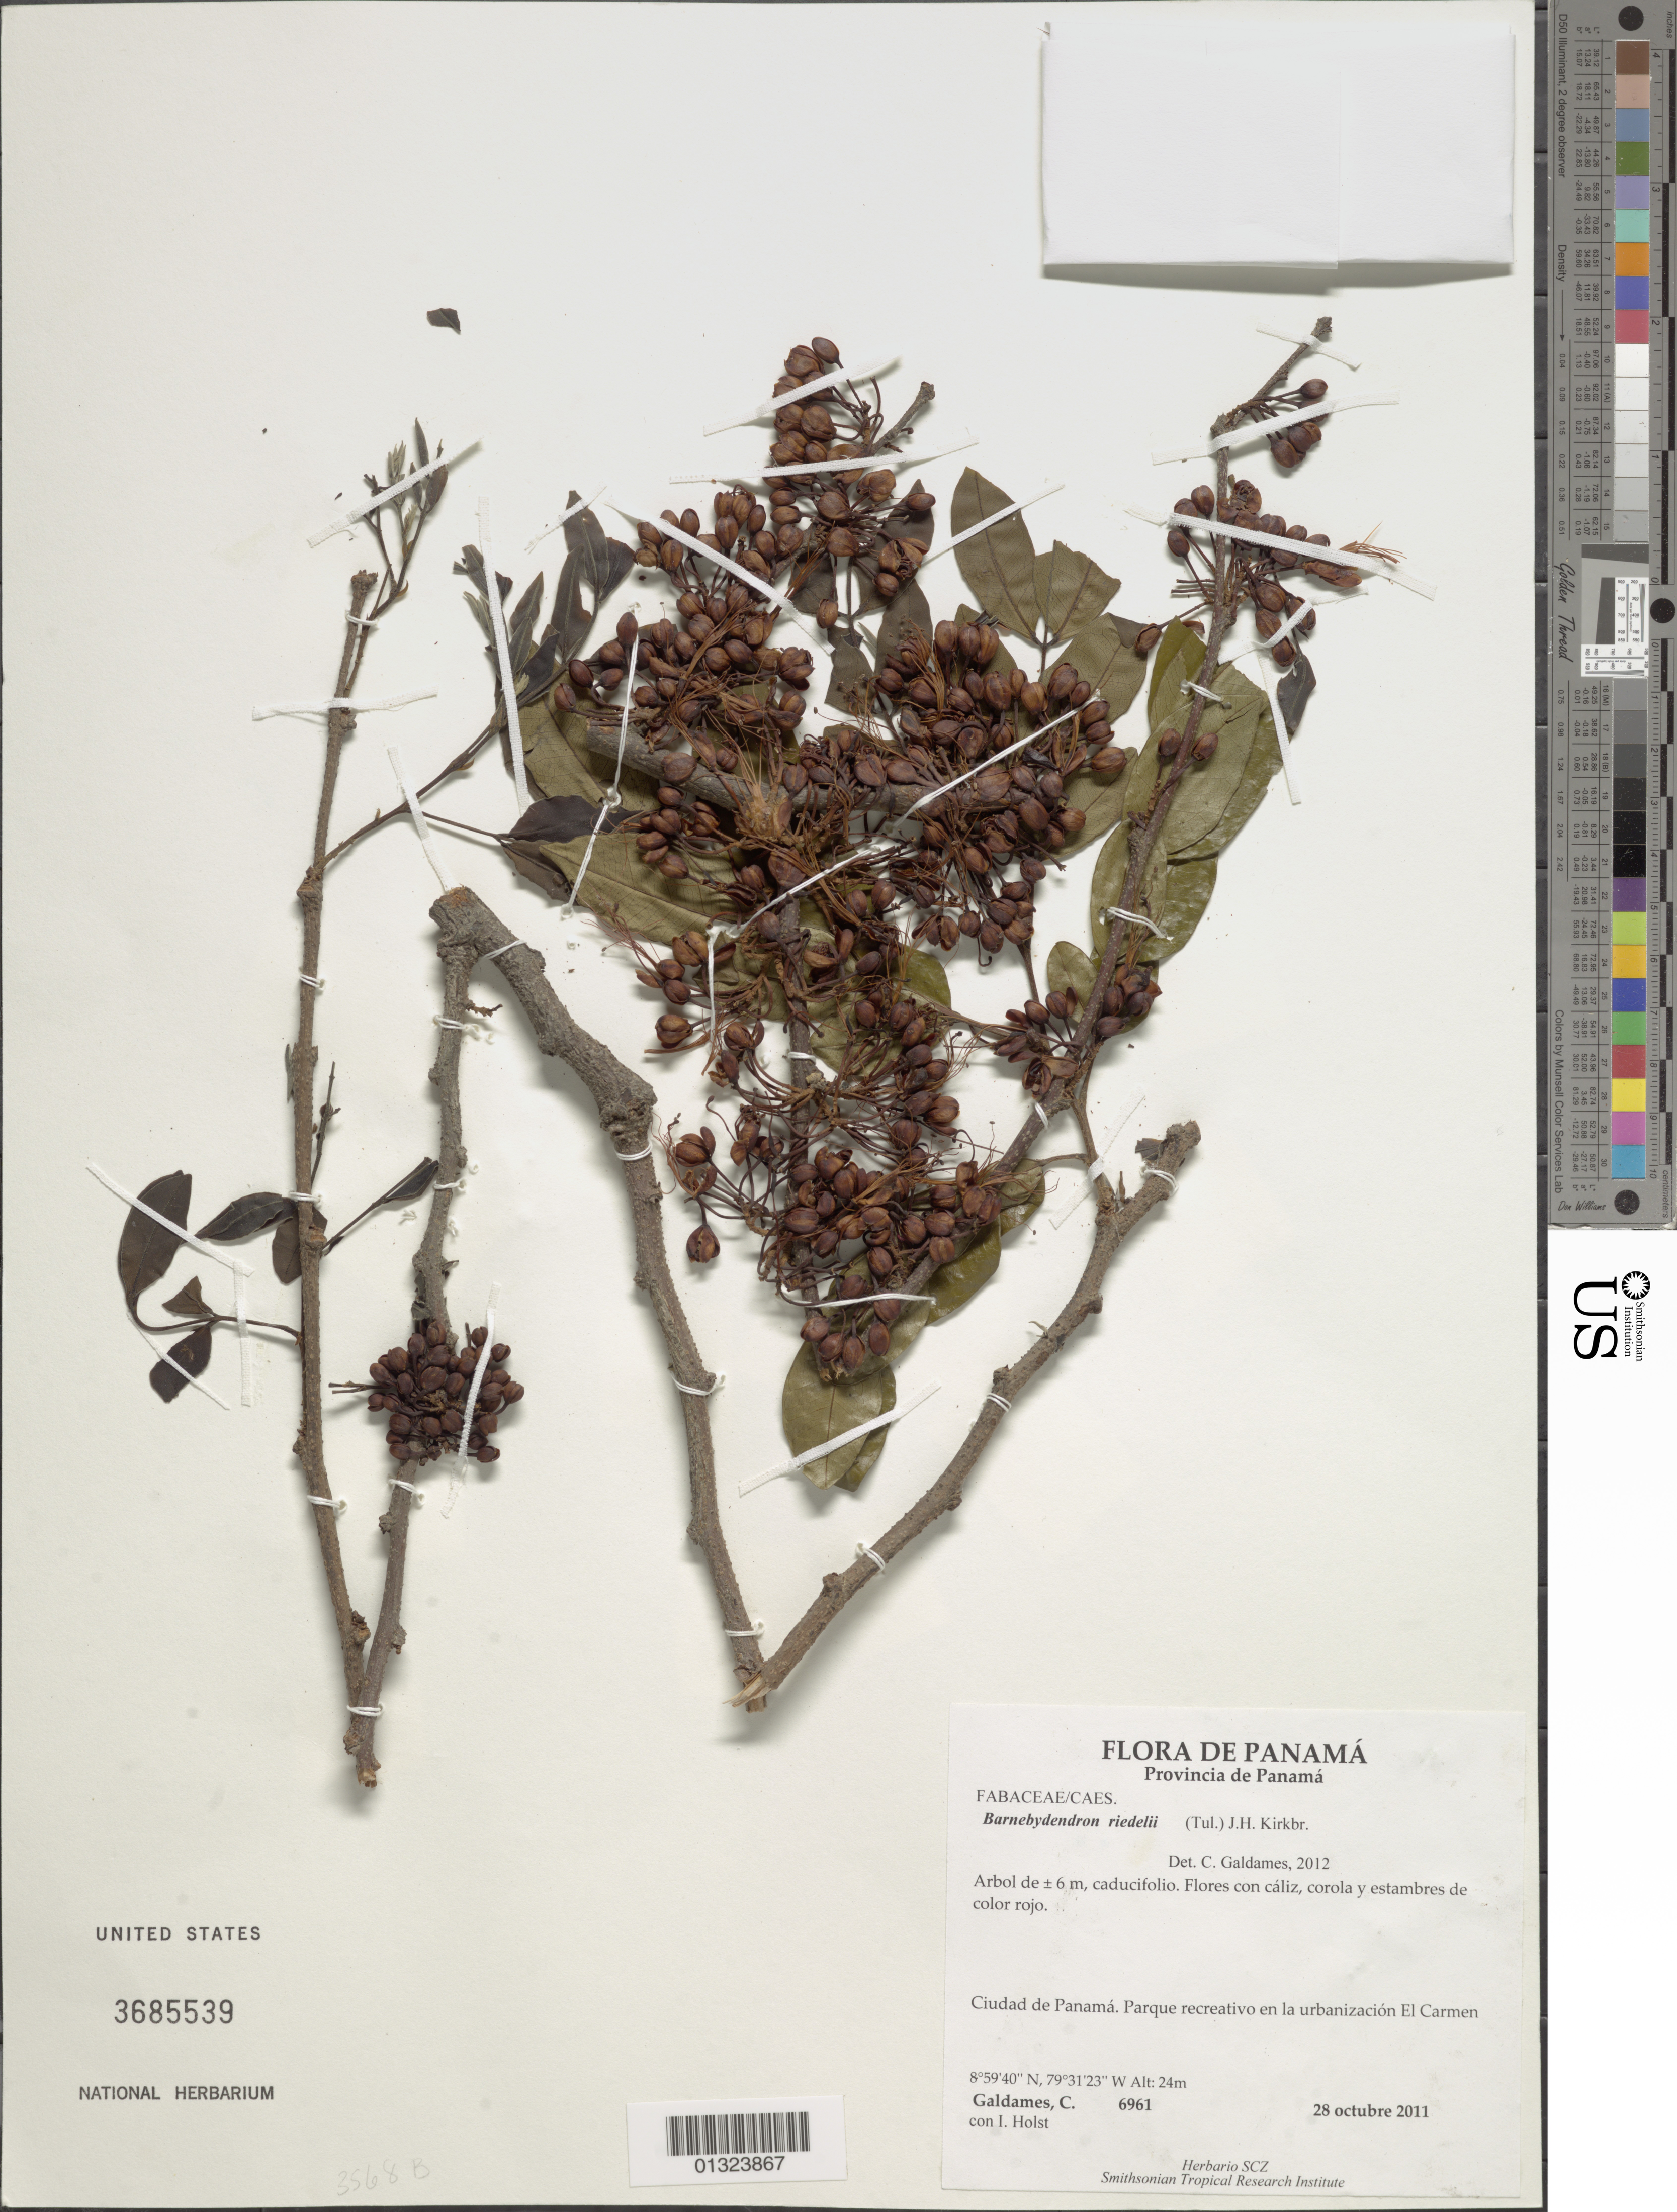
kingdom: Plantae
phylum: Tracheophyta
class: Magnoliopsida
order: Fabales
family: Fabaceae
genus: Barnebydendron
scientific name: Barnebydendron riedelii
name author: (Tul.) J.H. Kirkbr.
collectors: C. Galdames & I. Holst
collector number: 6961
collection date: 2011-10-28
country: Panama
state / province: Panamá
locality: Parque recreativo en la urbanizacion El Carmen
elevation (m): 24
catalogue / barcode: US 3685539